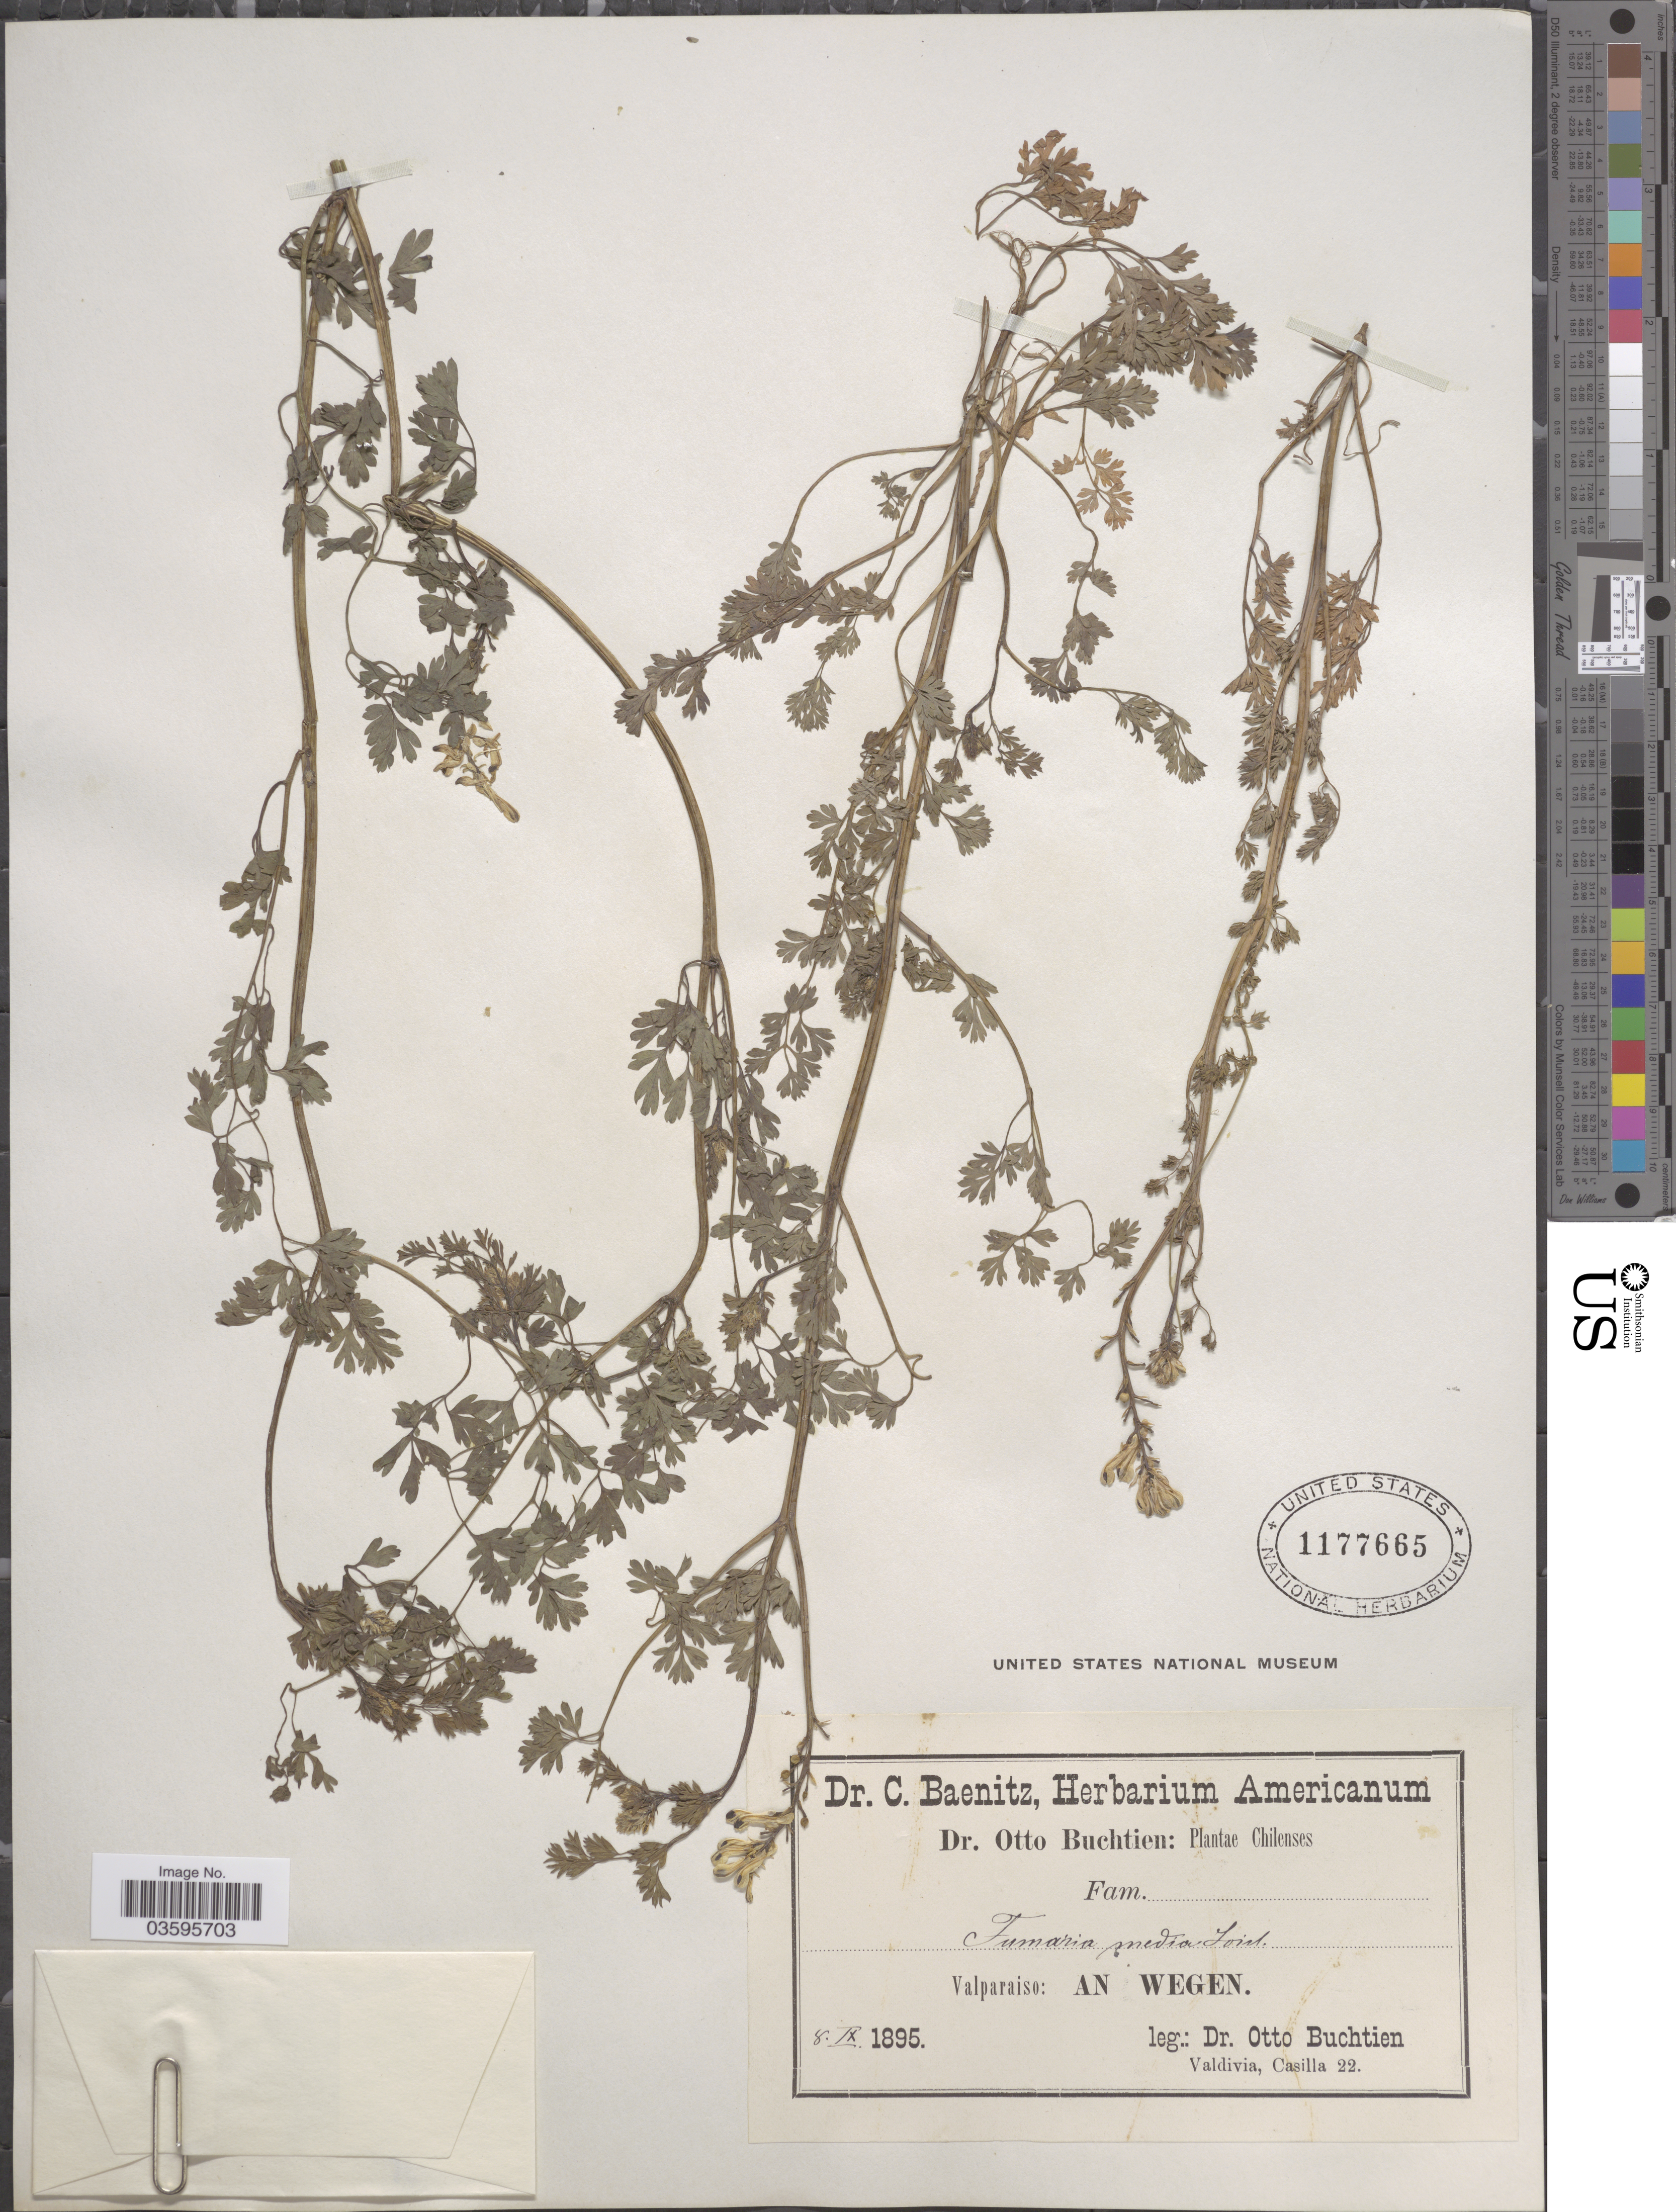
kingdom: Plantae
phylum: Tracheophyta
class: Magnoliopsida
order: Ranunculales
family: Papaveraceae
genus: Fumaria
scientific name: Fumaria media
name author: Loisel.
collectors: O. Buchtien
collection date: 1895-09-08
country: Chile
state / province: Valparaíso (V)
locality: An Wegen.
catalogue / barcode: US 1177665